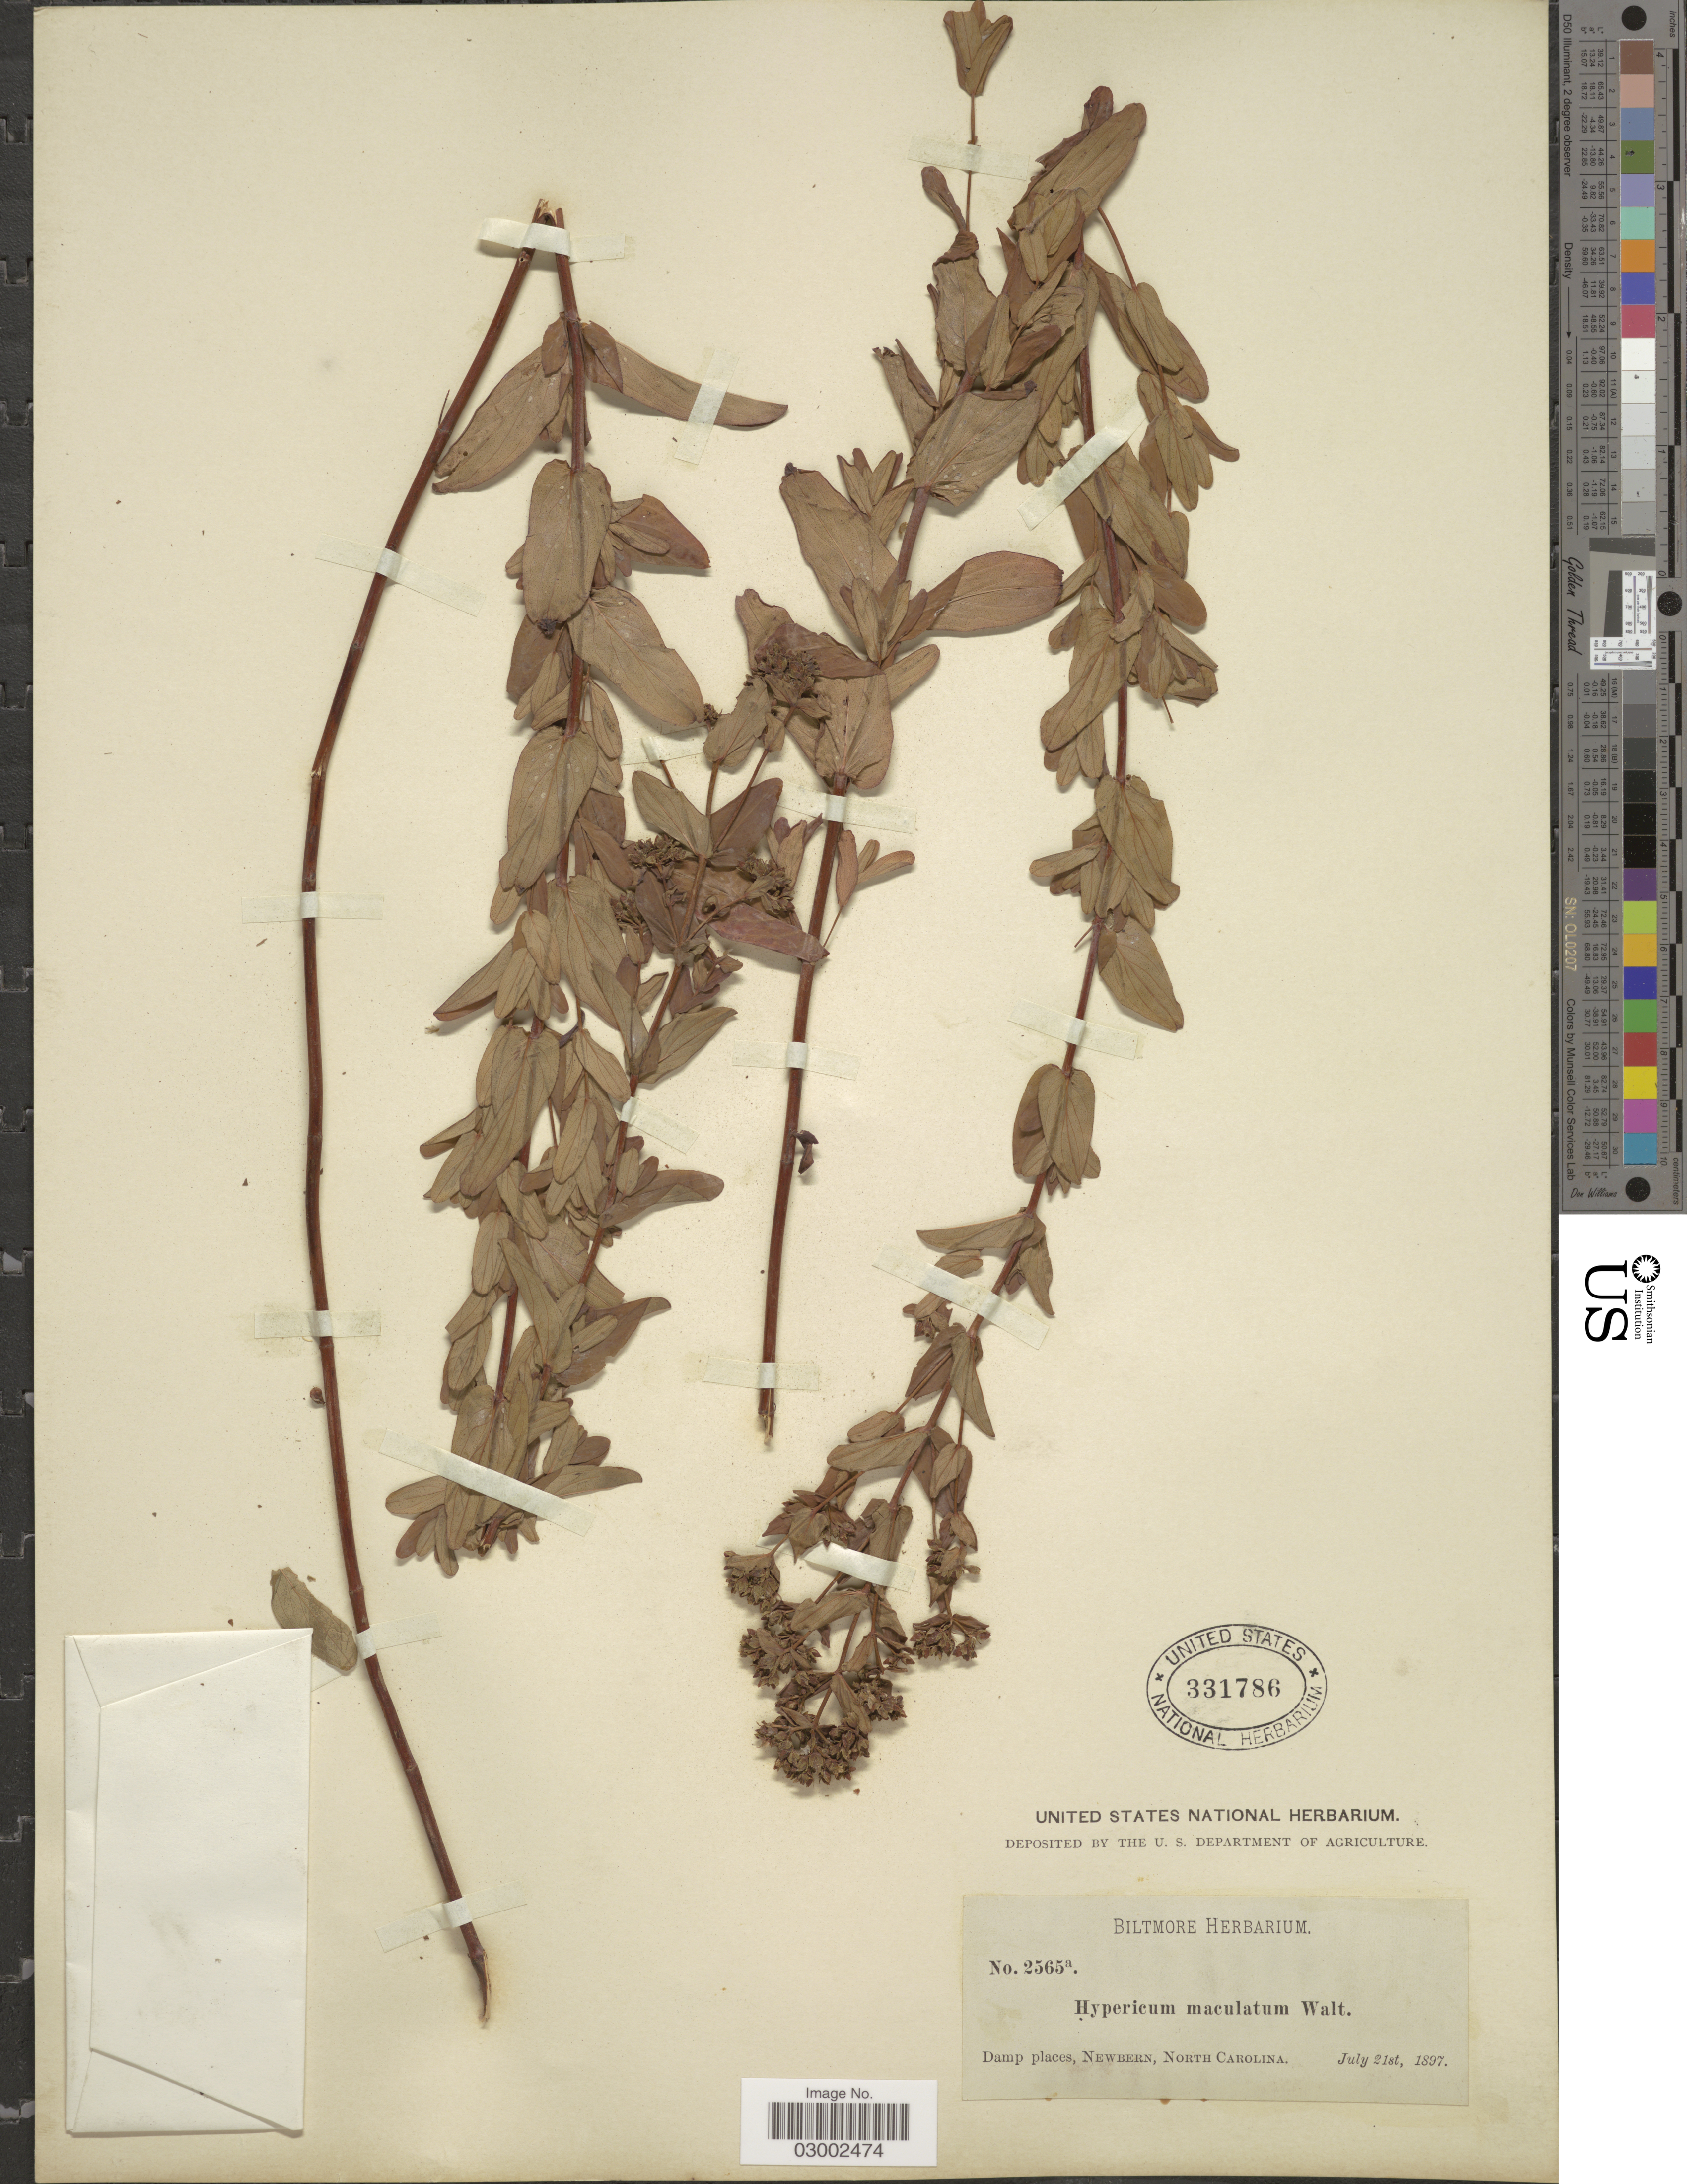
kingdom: Plantae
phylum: Tracheophyta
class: Magnoliopsida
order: Malpighiales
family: Hypericaceae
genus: Hypericum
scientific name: Hypericum punctatum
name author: Lam.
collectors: ex herb. Biltmore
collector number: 2565a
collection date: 1897-07-21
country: United States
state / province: North Carolina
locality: Newbern.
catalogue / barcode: US 331786